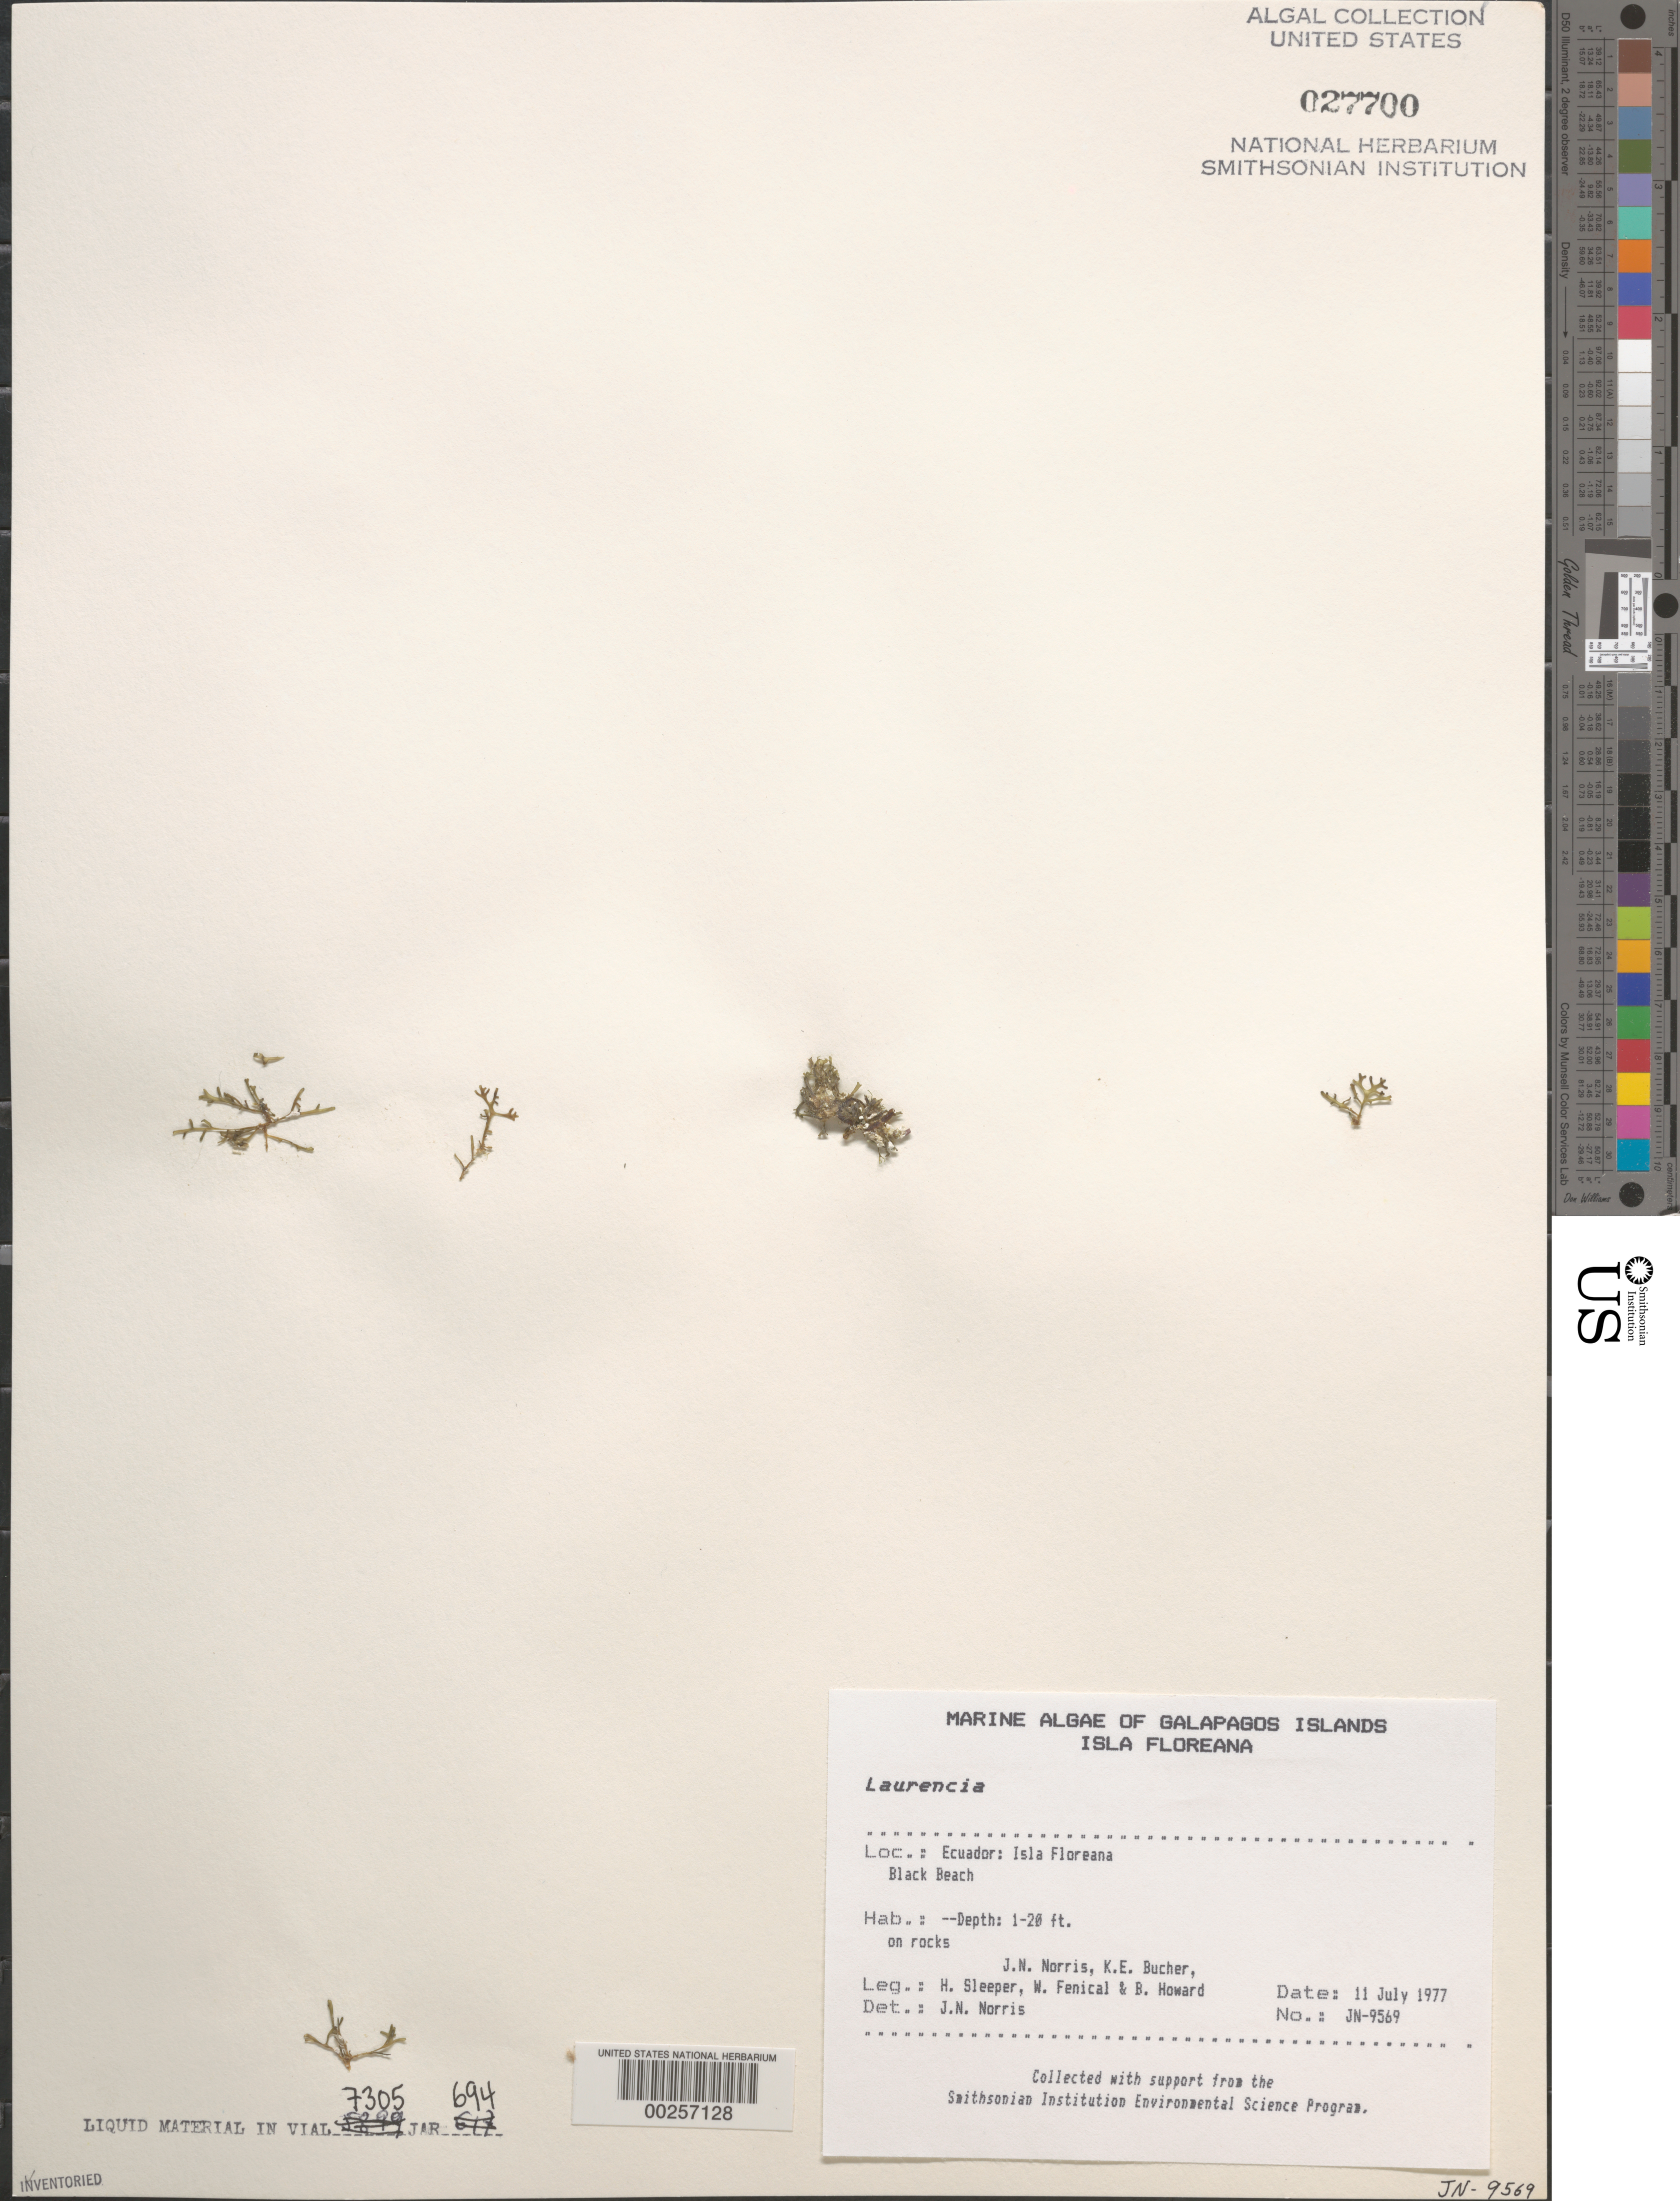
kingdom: Plantae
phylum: Rhodophyta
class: Florideophyceae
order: Ceramiales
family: Rhodomelaceae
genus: Laurencia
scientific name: Laurencia sp.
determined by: Norris, James N.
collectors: J. N. Norris, K. E. Bucher, H. Sleeper, W. Fenical & B. Howard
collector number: JN-9569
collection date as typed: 11 Jul 1977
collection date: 1977-07-11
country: Ecuador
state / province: Colón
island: Floreana [Charles, Santa Maria]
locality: Black Beach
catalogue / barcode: US 27700